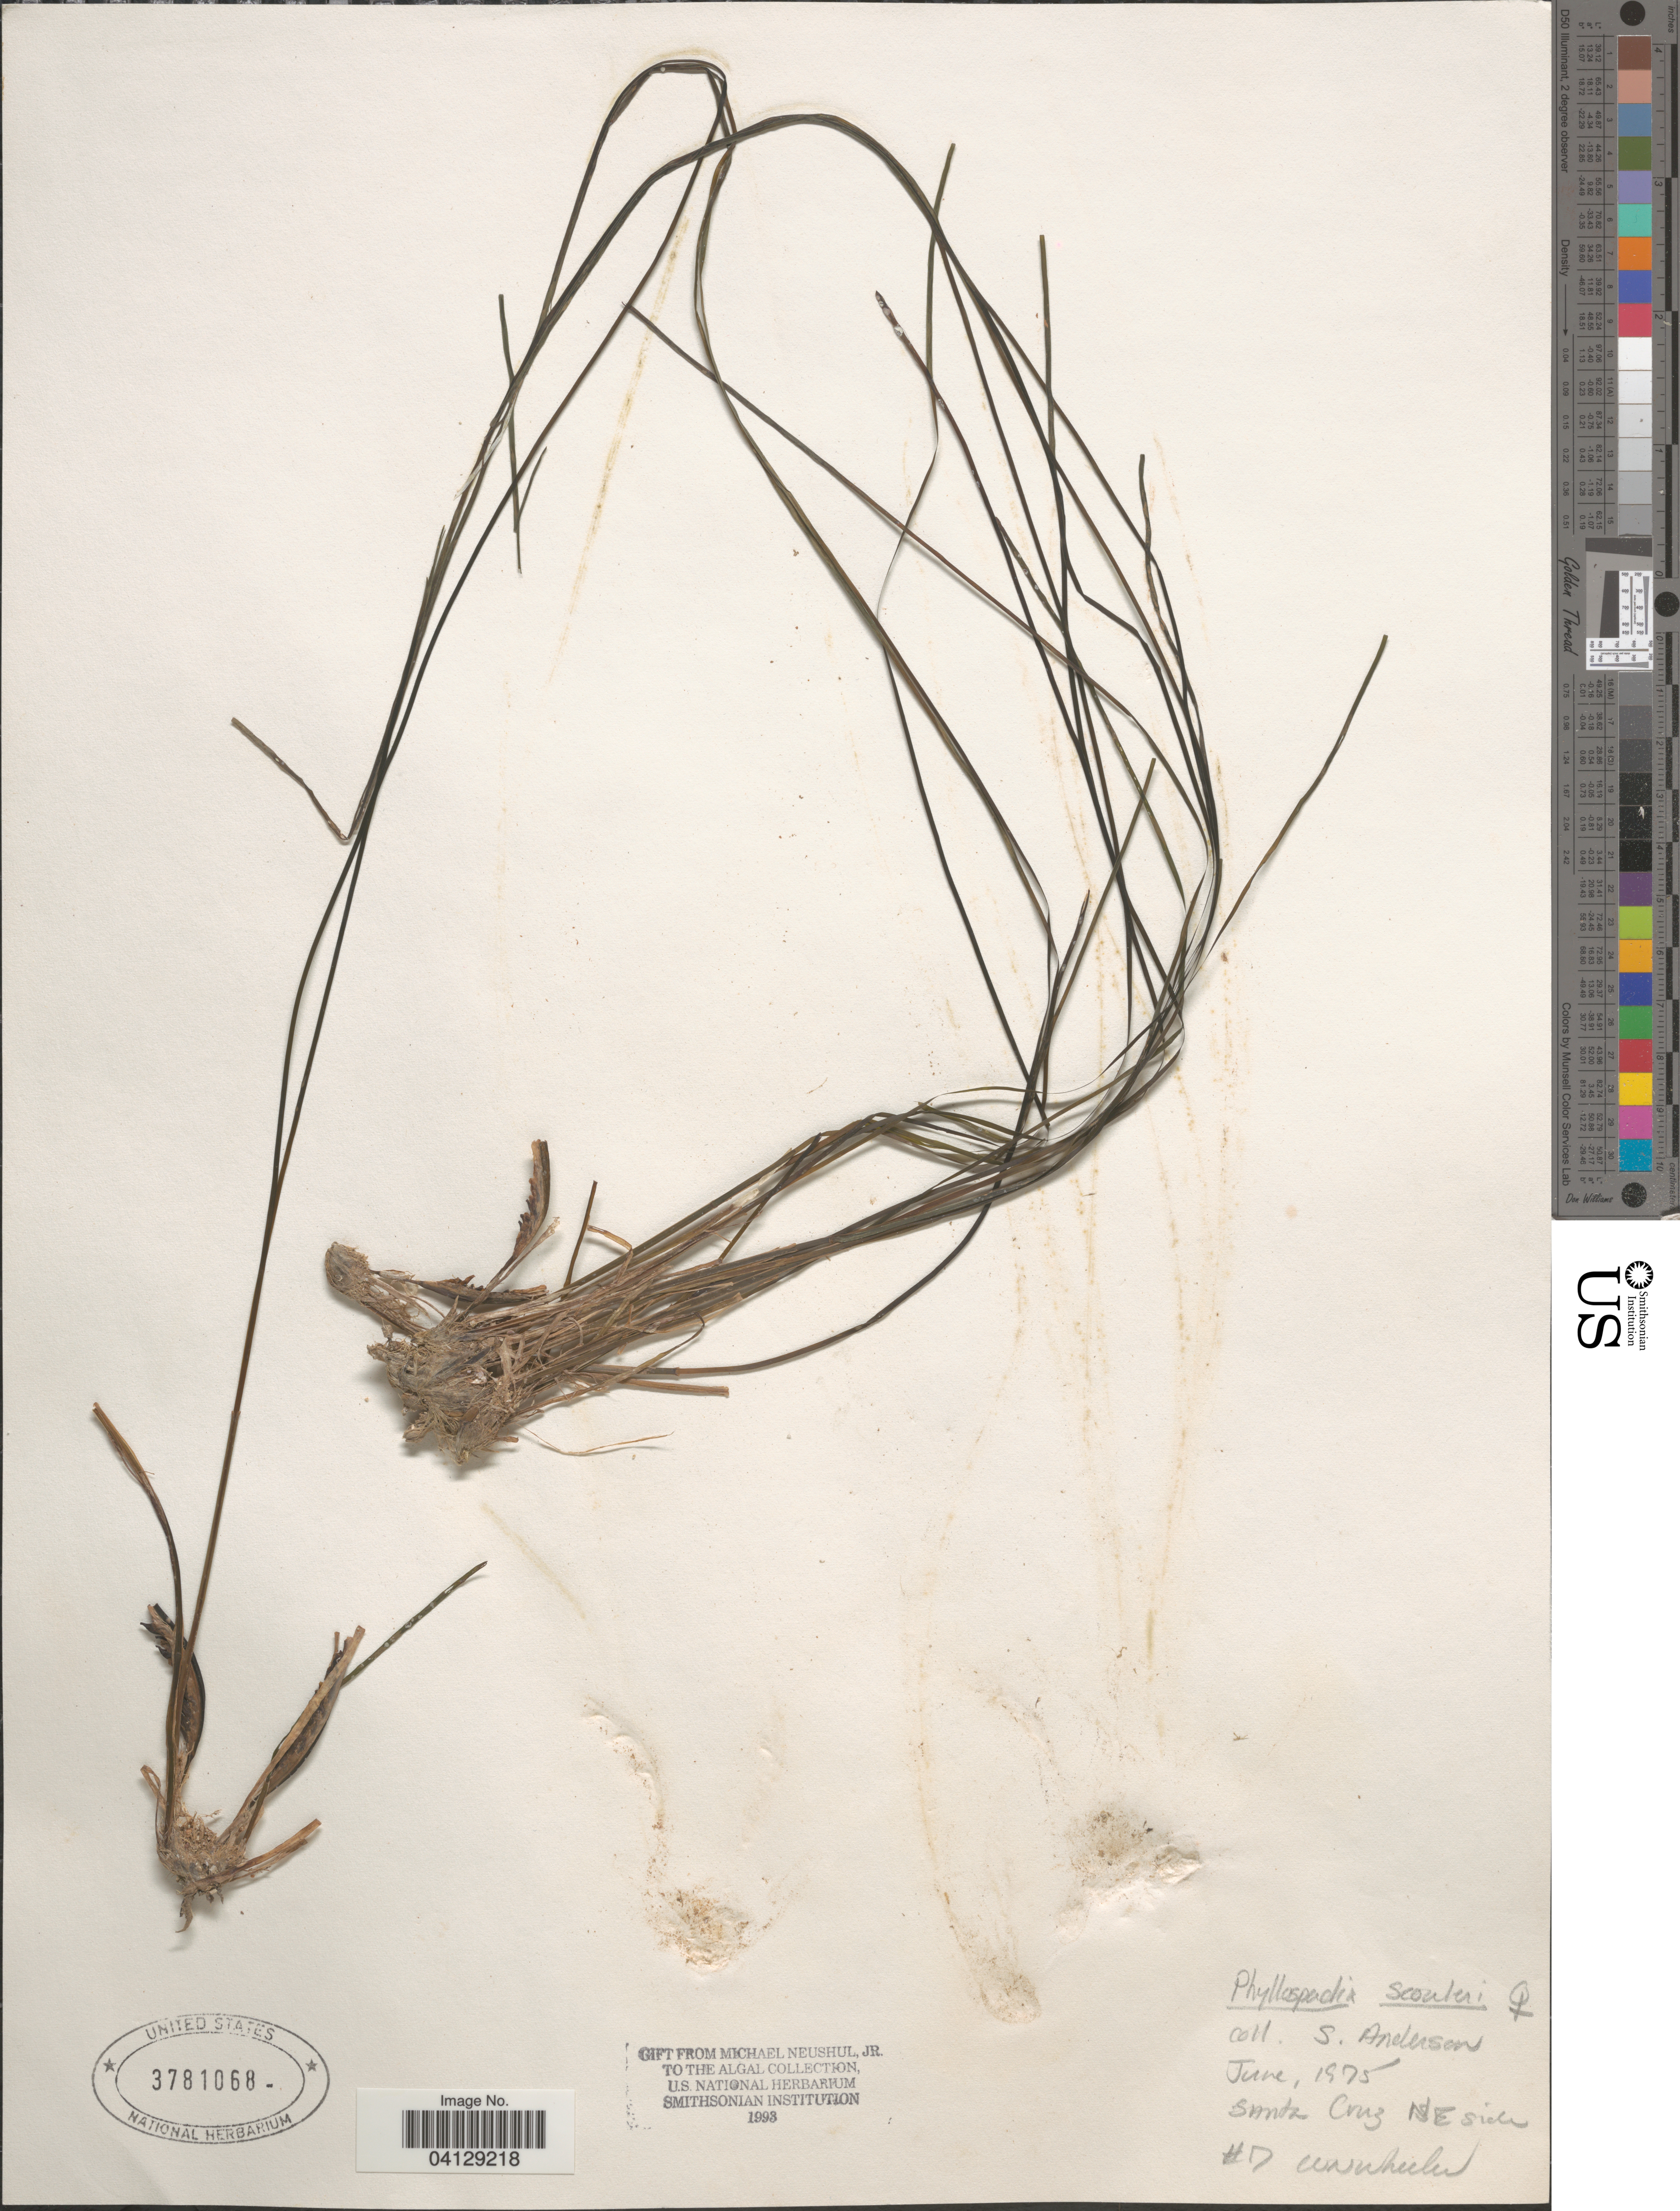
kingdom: Plantae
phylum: Tracheophyta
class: Liliopsida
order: Alismatales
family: Zosteraceae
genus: Phyllospadix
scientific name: Phyllospadix scouleri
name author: Hook.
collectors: S. Anderson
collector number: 7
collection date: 1975-06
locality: Santa Cruz NE side.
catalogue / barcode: US 3781068